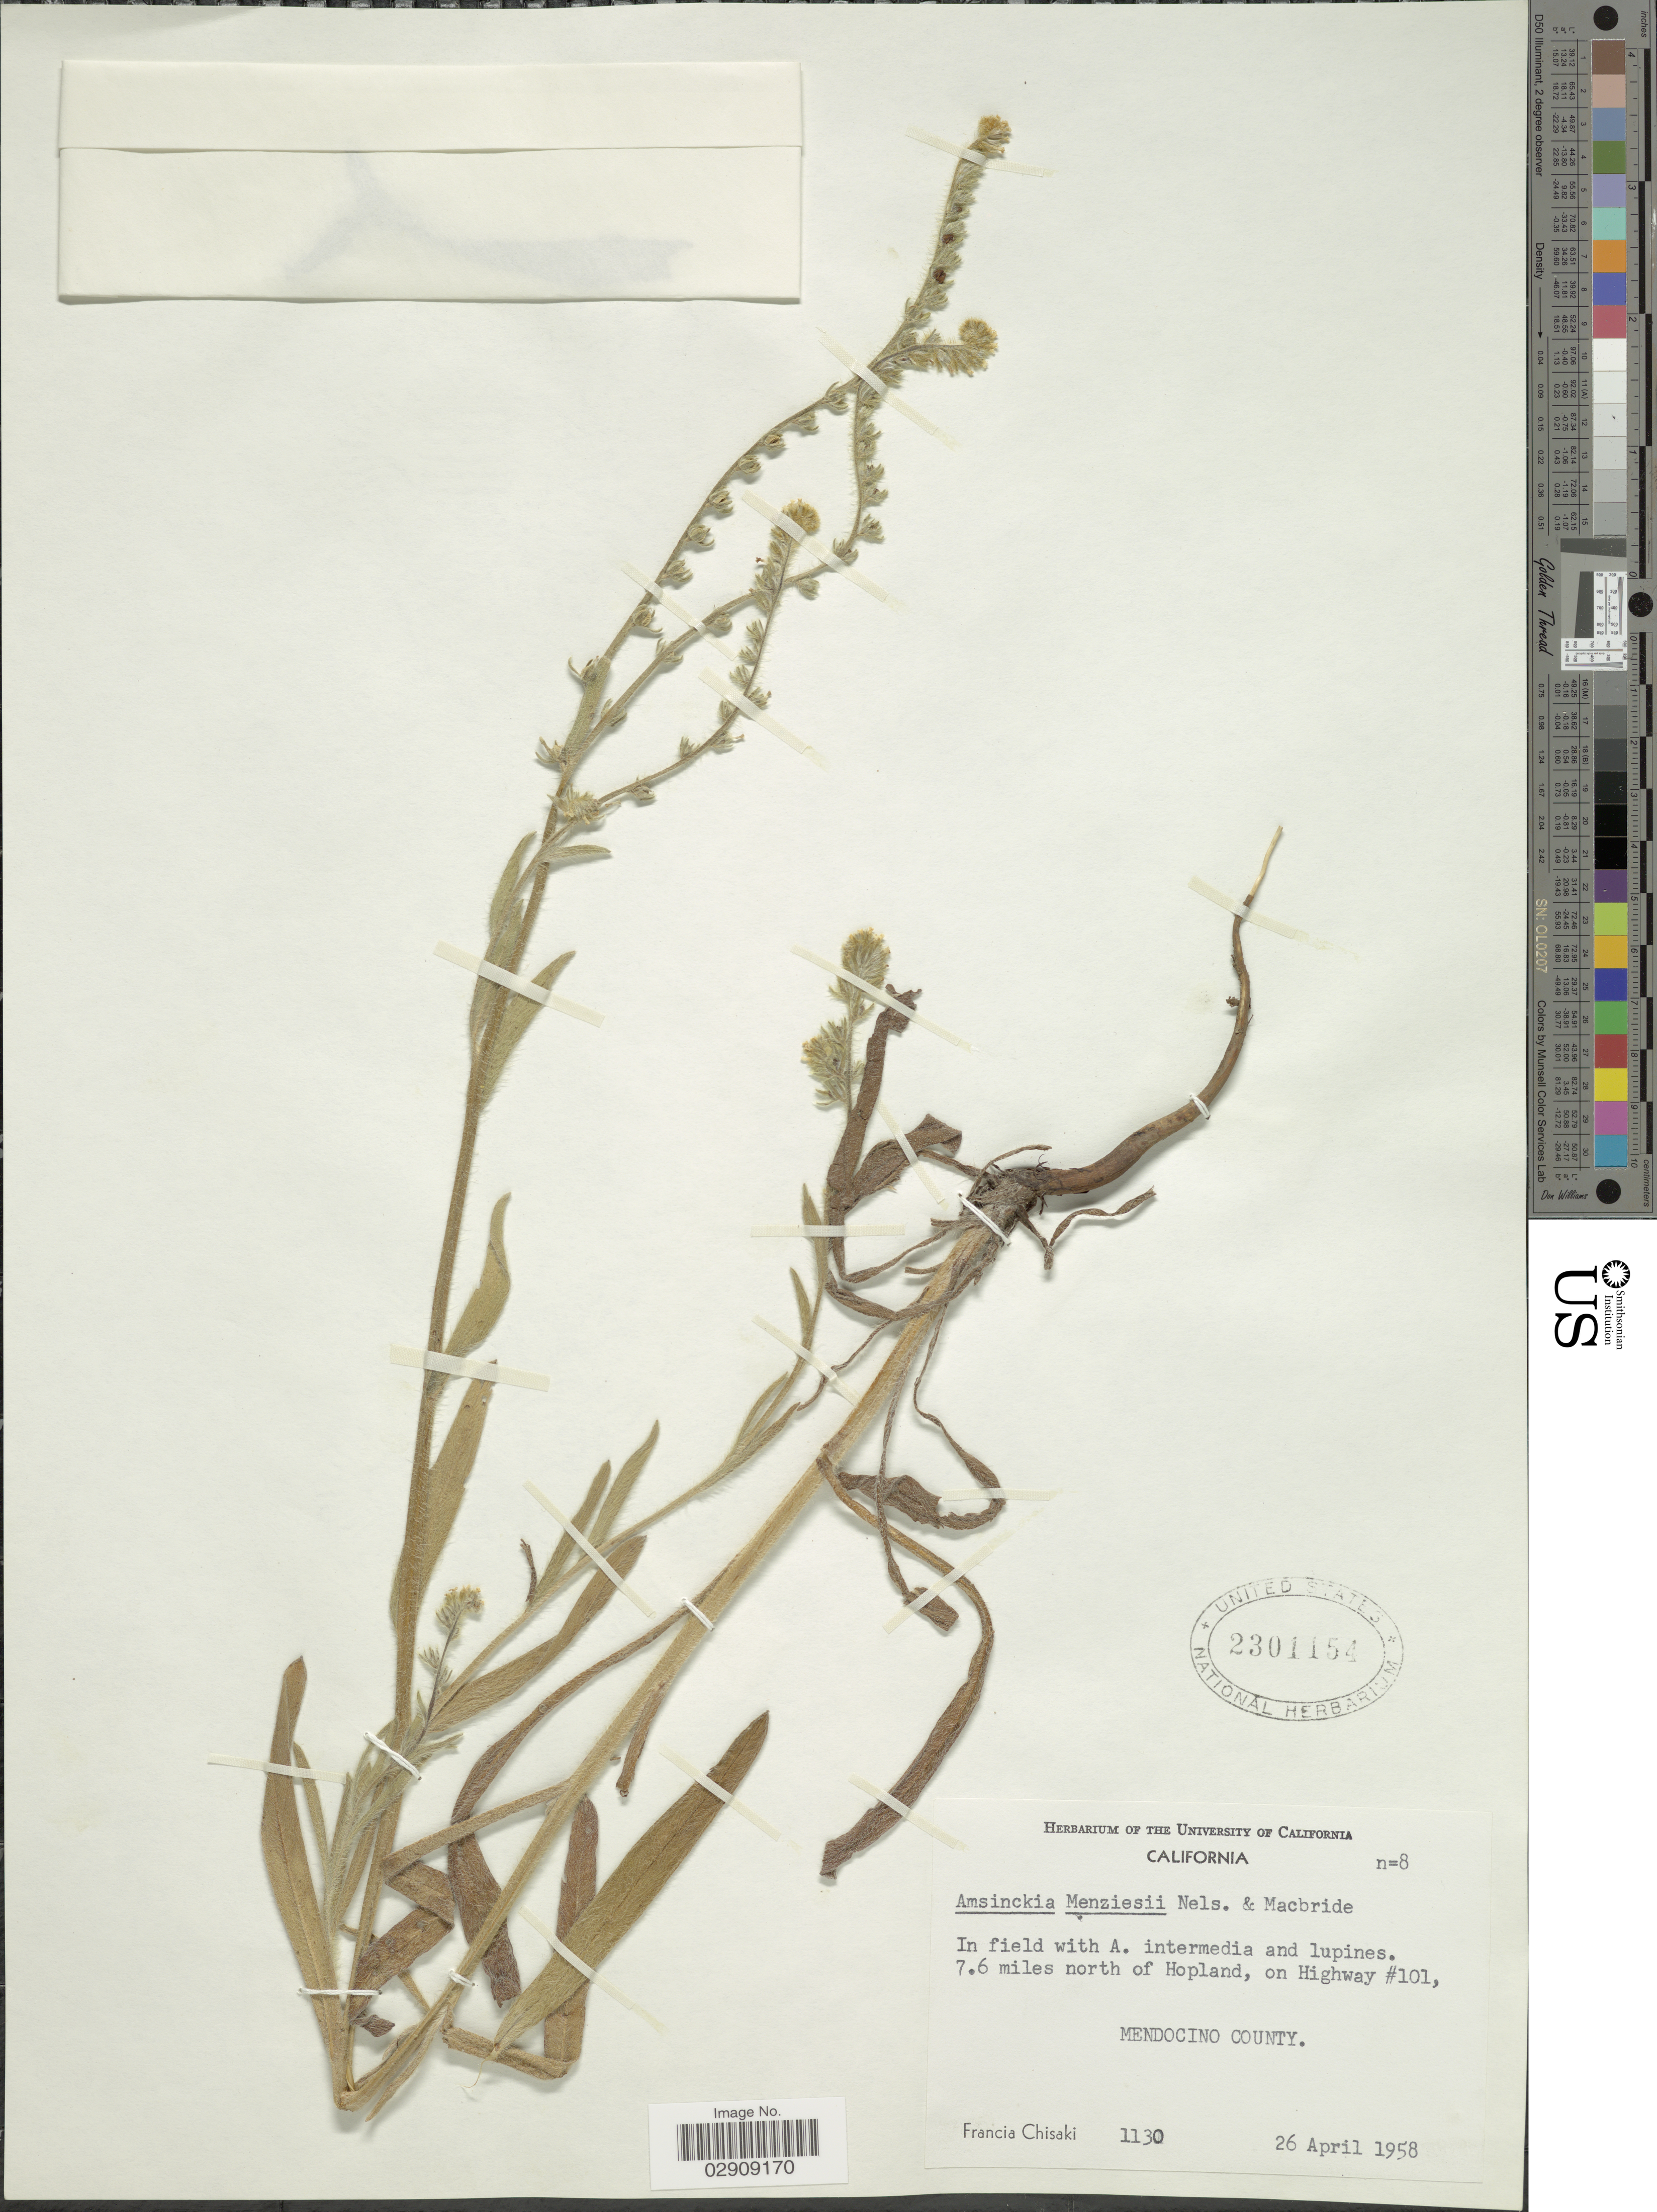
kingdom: Plantae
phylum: Tracheophyta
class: Magnoliopsida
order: Boraginales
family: Boraginaceae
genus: Amsinckia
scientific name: Amsinckia menziesii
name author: A. Nelson & J.F. Macbr.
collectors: F. Chisaki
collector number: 1130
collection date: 1958-04-26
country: United States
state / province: California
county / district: Mendocino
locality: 7.6 miles north of Hopland, on Highway #101, Mendocino County.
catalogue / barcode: US 2301154